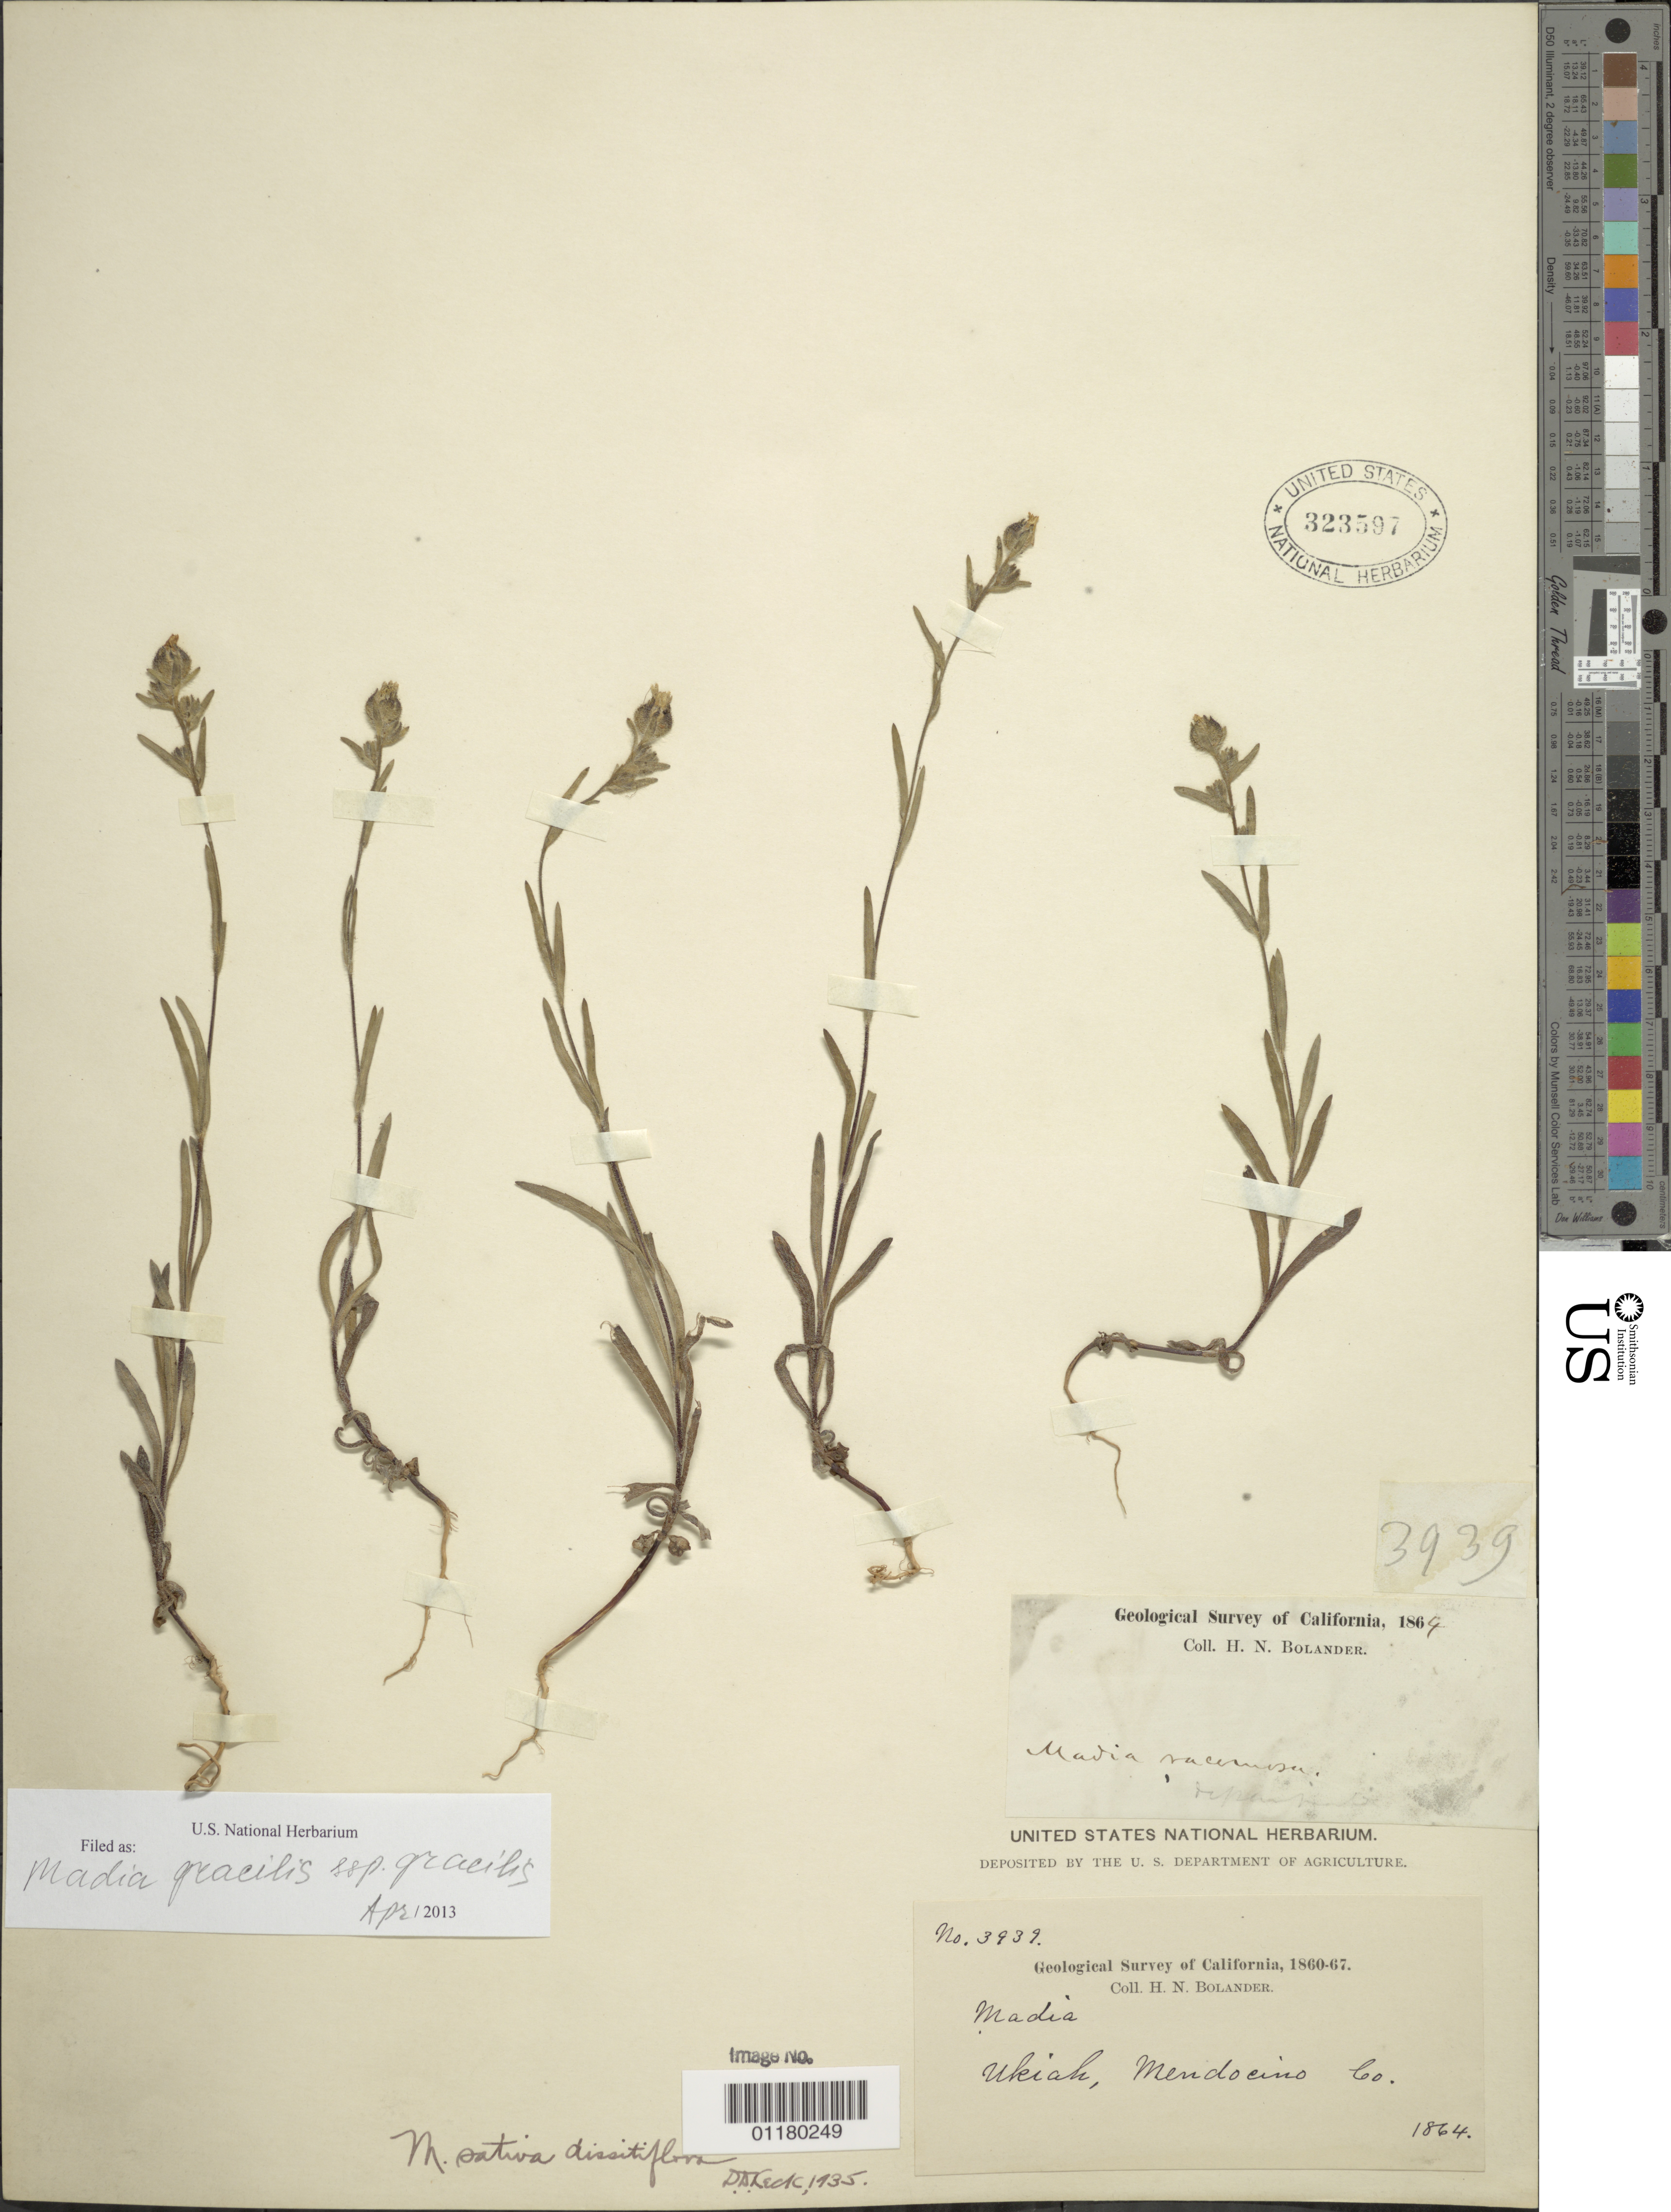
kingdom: Plantae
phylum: Tracheophyta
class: Magnoliopsida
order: Asterales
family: Asteraceae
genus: Madia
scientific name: Madia gracilis subsp. gracilis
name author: (Sm.) D.D. Keck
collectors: H. Bolander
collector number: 3939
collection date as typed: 1864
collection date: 1864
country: United States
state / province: California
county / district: Mendocino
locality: Ukiah.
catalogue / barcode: US 323597